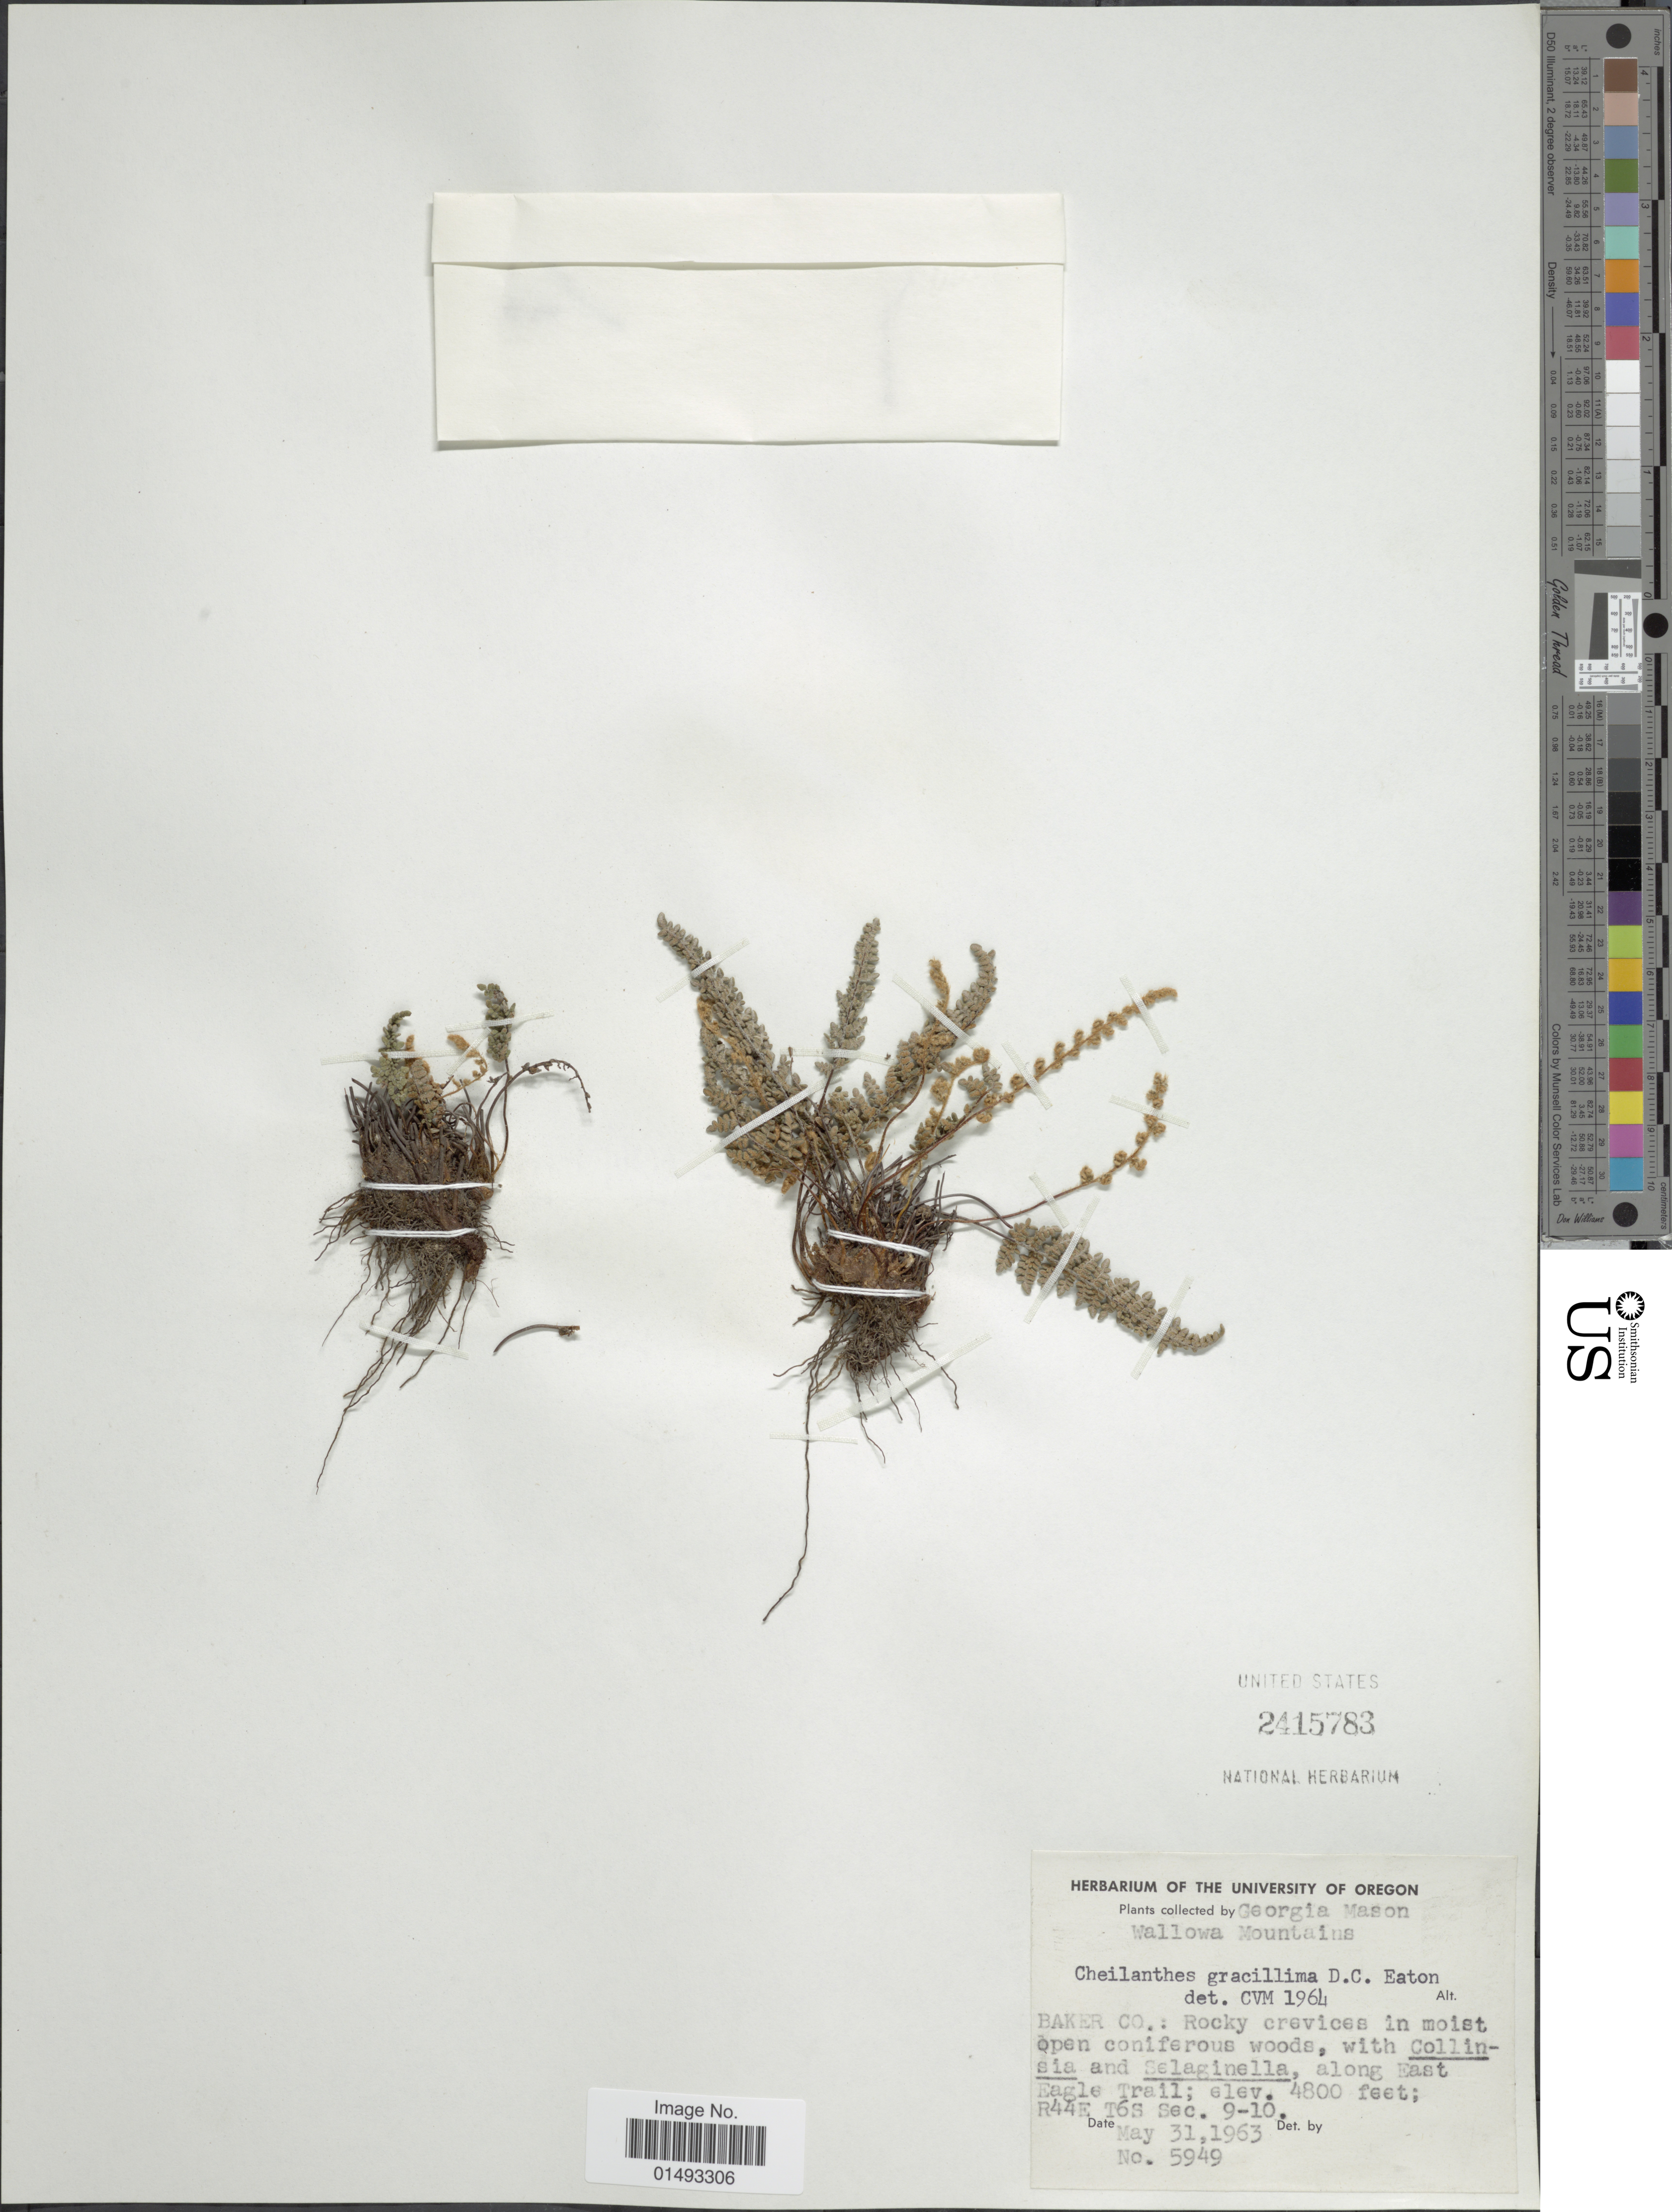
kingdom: Plantae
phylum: Tracheophyta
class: Polypodiopsida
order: Polypodiales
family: Pteridaceae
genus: Myriopteris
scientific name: Myriopteris gracillima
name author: (D.C. Eaton) J. Sm.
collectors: G. Mason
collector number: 5949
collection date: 1963-05-31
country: United States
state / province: Oregon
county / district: Baker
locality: Wallowa Mountains, Baker Co: Rocky crevices in moist open coniferous woods, along East Eagle Trail; R44E T6S Sec. 9-10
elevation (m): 1463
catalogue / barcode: US 2415783